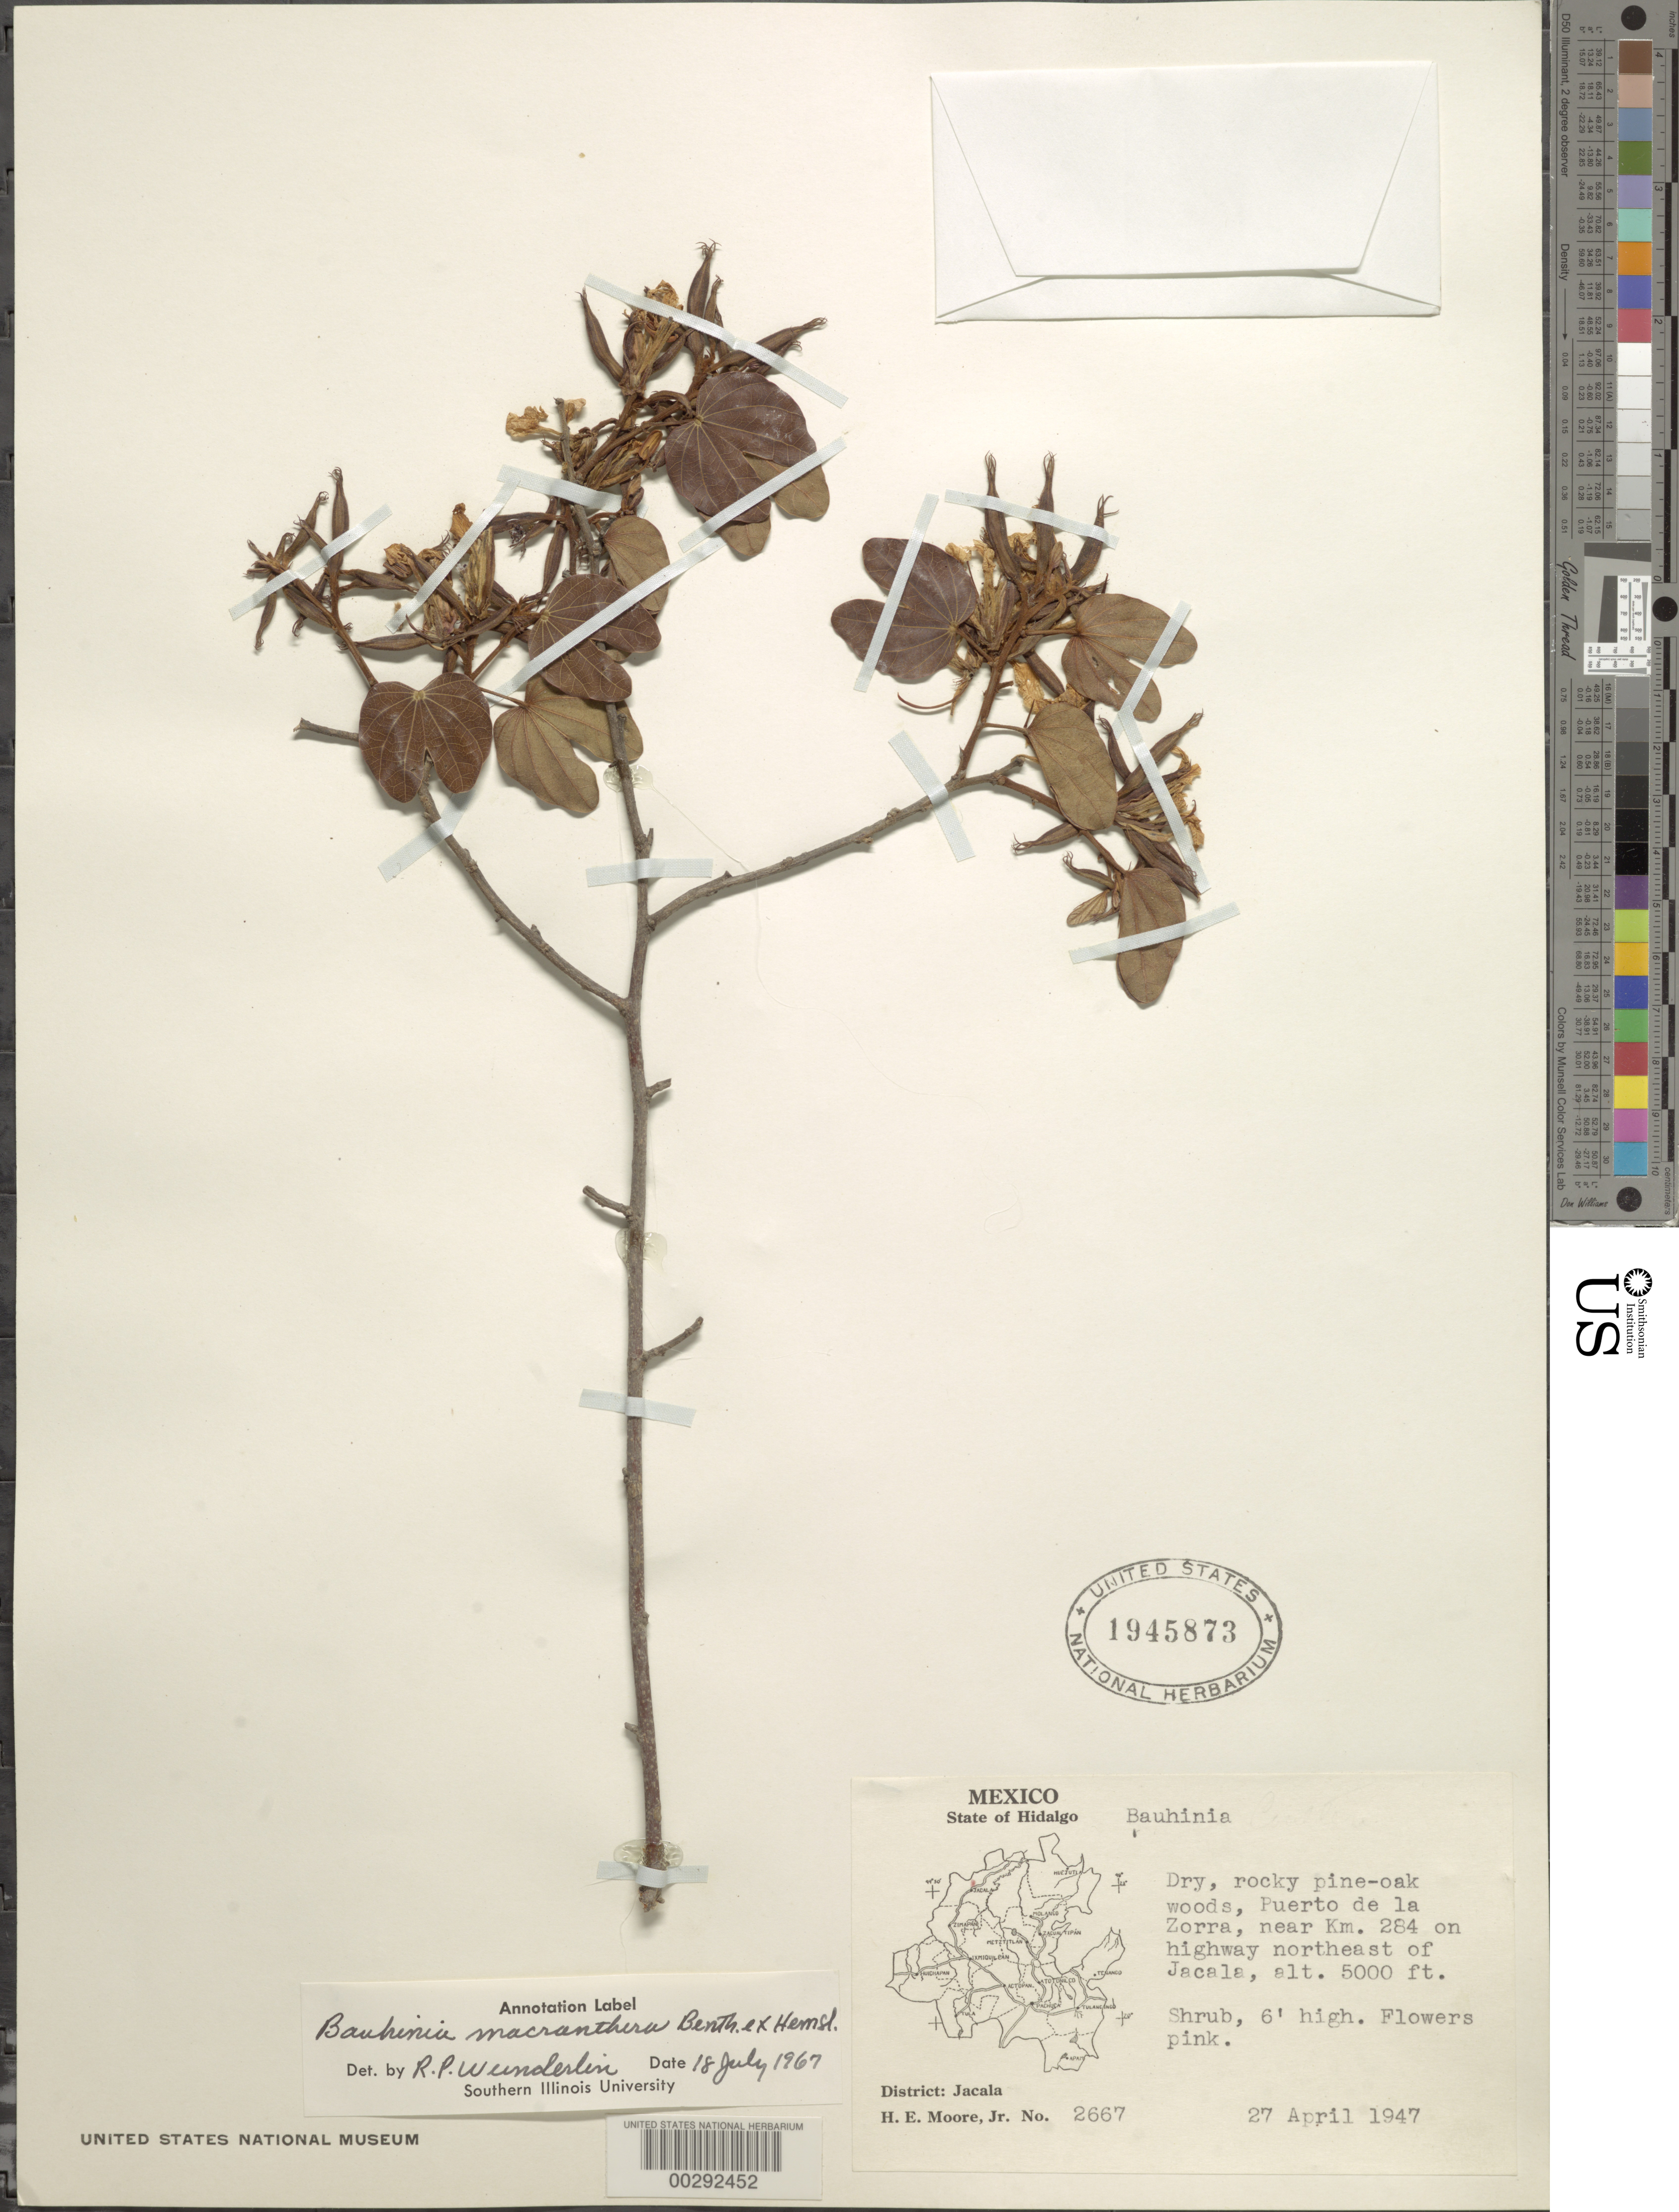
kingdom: Plantae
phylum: Tracheophyta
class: Magnoliopsida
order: Fabales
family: Fabaceae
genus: Bauhinia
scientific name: Bauhinia macranthera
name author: Benth. ex Hemsl.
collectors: H. E. Moore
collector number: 2667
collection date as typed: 27 Apr 1947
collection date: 1947-04-27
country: Mexico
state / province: Hidalgo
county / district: Jacala De Ledezma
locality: Puerto de La Zorra, near km 284 on highway NE of Jacala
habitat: Dry rocky woods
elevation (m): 1524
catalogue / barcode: US 1945873